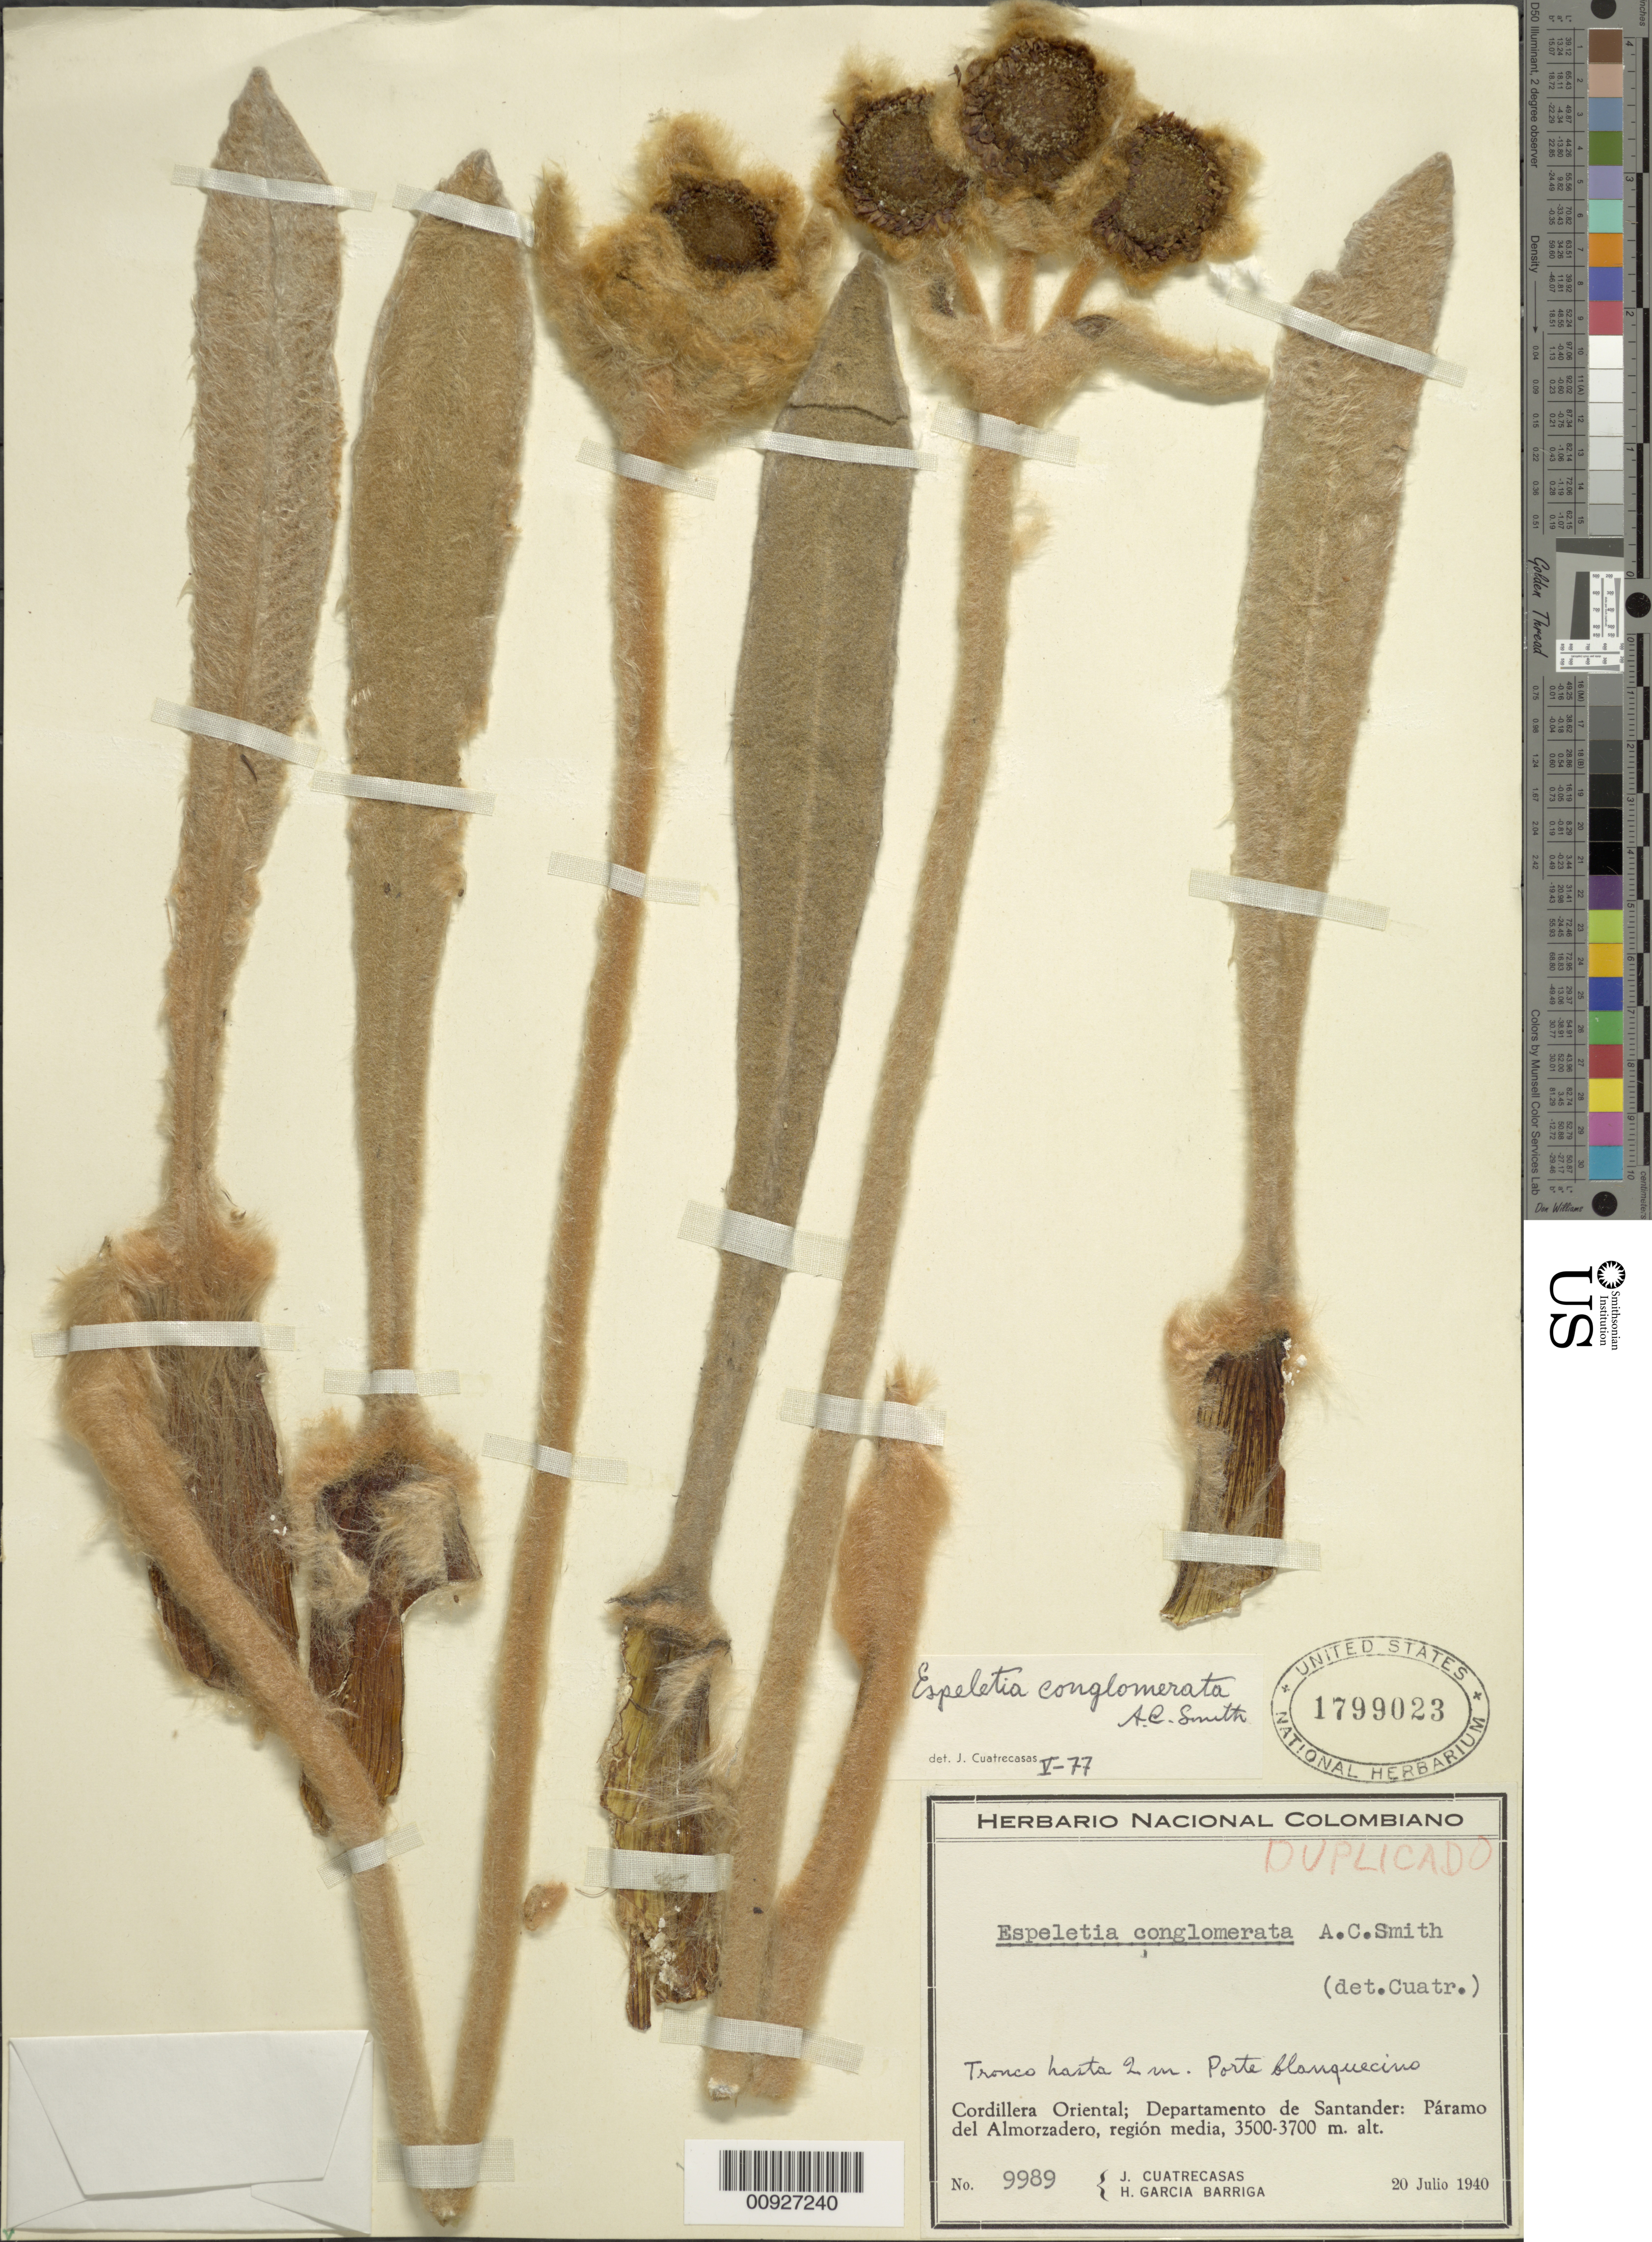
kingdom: Plantae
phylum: Tracheophyta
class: Magnoliopsida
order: Asterales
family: Asteraceae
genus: Espeletia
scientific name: Espeletia conglomerata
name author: A.C. Sm.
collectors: J. Cuatrecasas & H. García Barriga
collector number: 9989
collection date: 1940-07-20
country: Colombia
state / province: Santander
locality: Páramo del Almorzadero. Cordillera Oriental, páramo de Almorzadero, región media.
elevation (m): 3500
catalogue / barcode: US 1799023